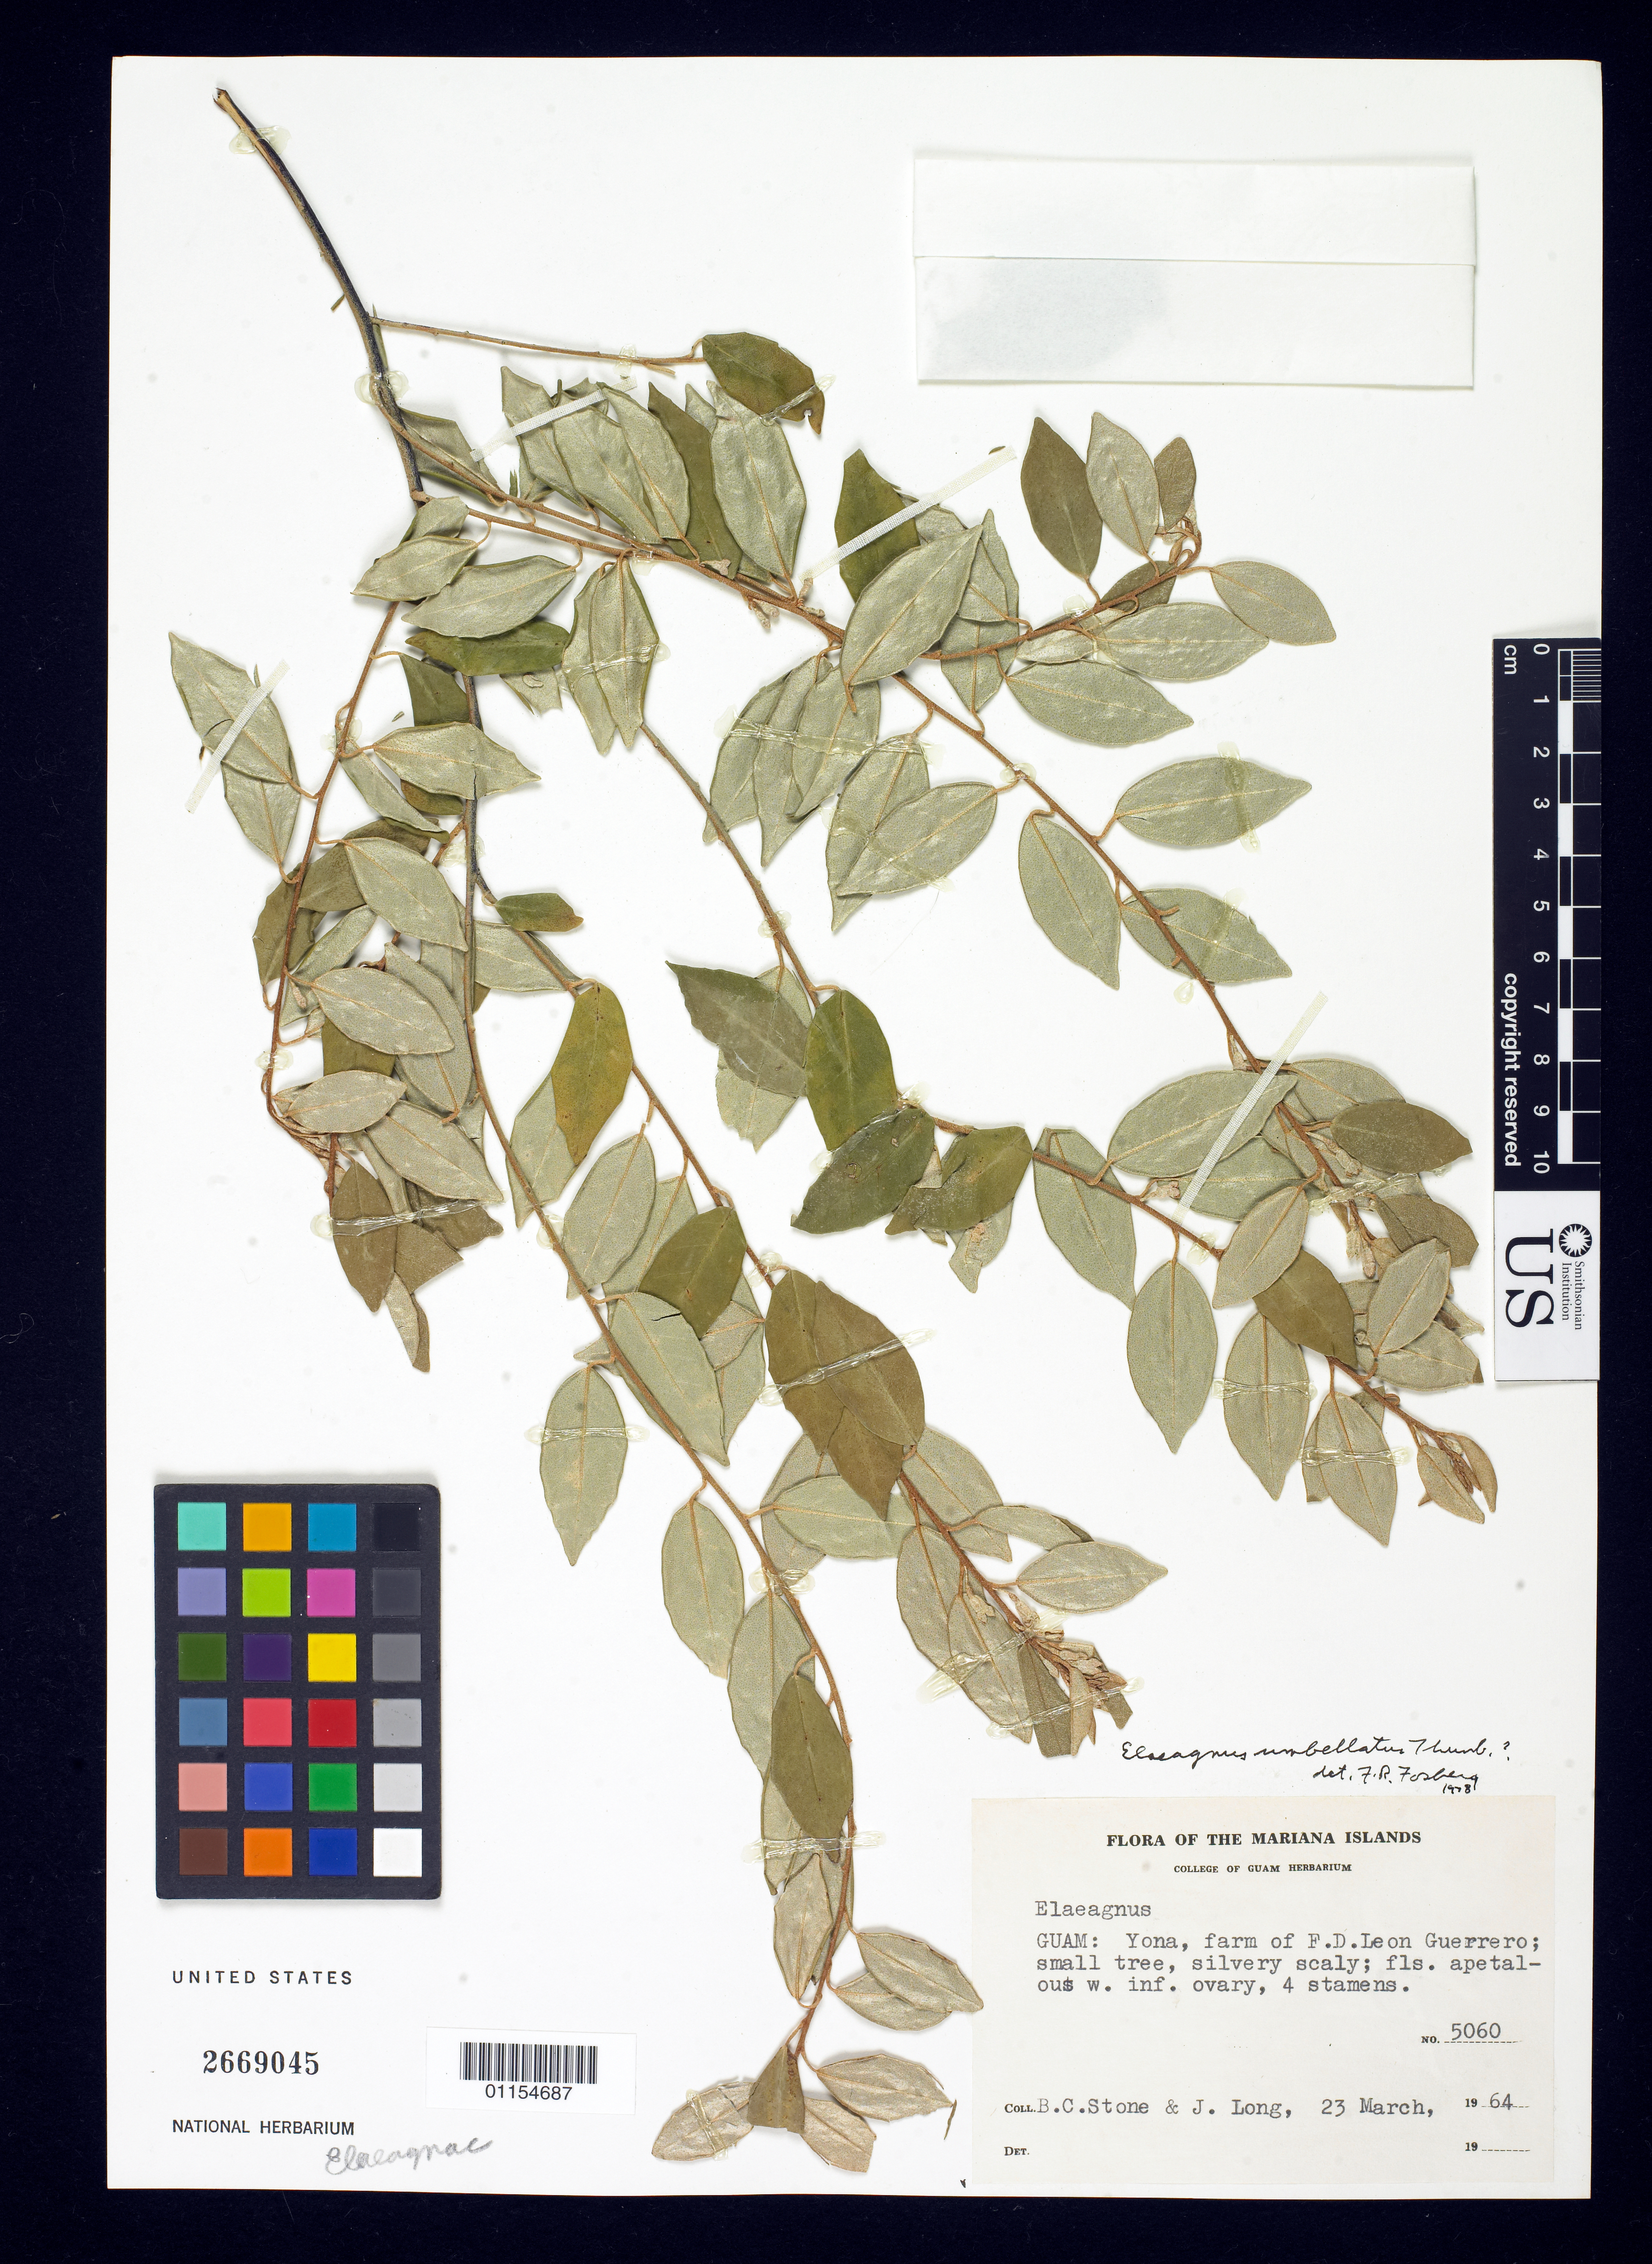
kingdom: Plantae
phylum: Tracheophyta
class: Magnoliopsida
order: Rosales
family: Elaeagnaceae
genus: Elaeagnus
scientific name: Elaeagnus umbellata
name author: Thunb.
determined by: Fosberg, F. R.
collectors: B. C. Stone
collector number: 5060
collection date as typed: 23 Mar 1964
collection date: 1964-03-23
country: Guam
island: Guam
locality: Yona; farm of Francisco D. Leon Guerrero.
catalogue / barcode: US 2669045